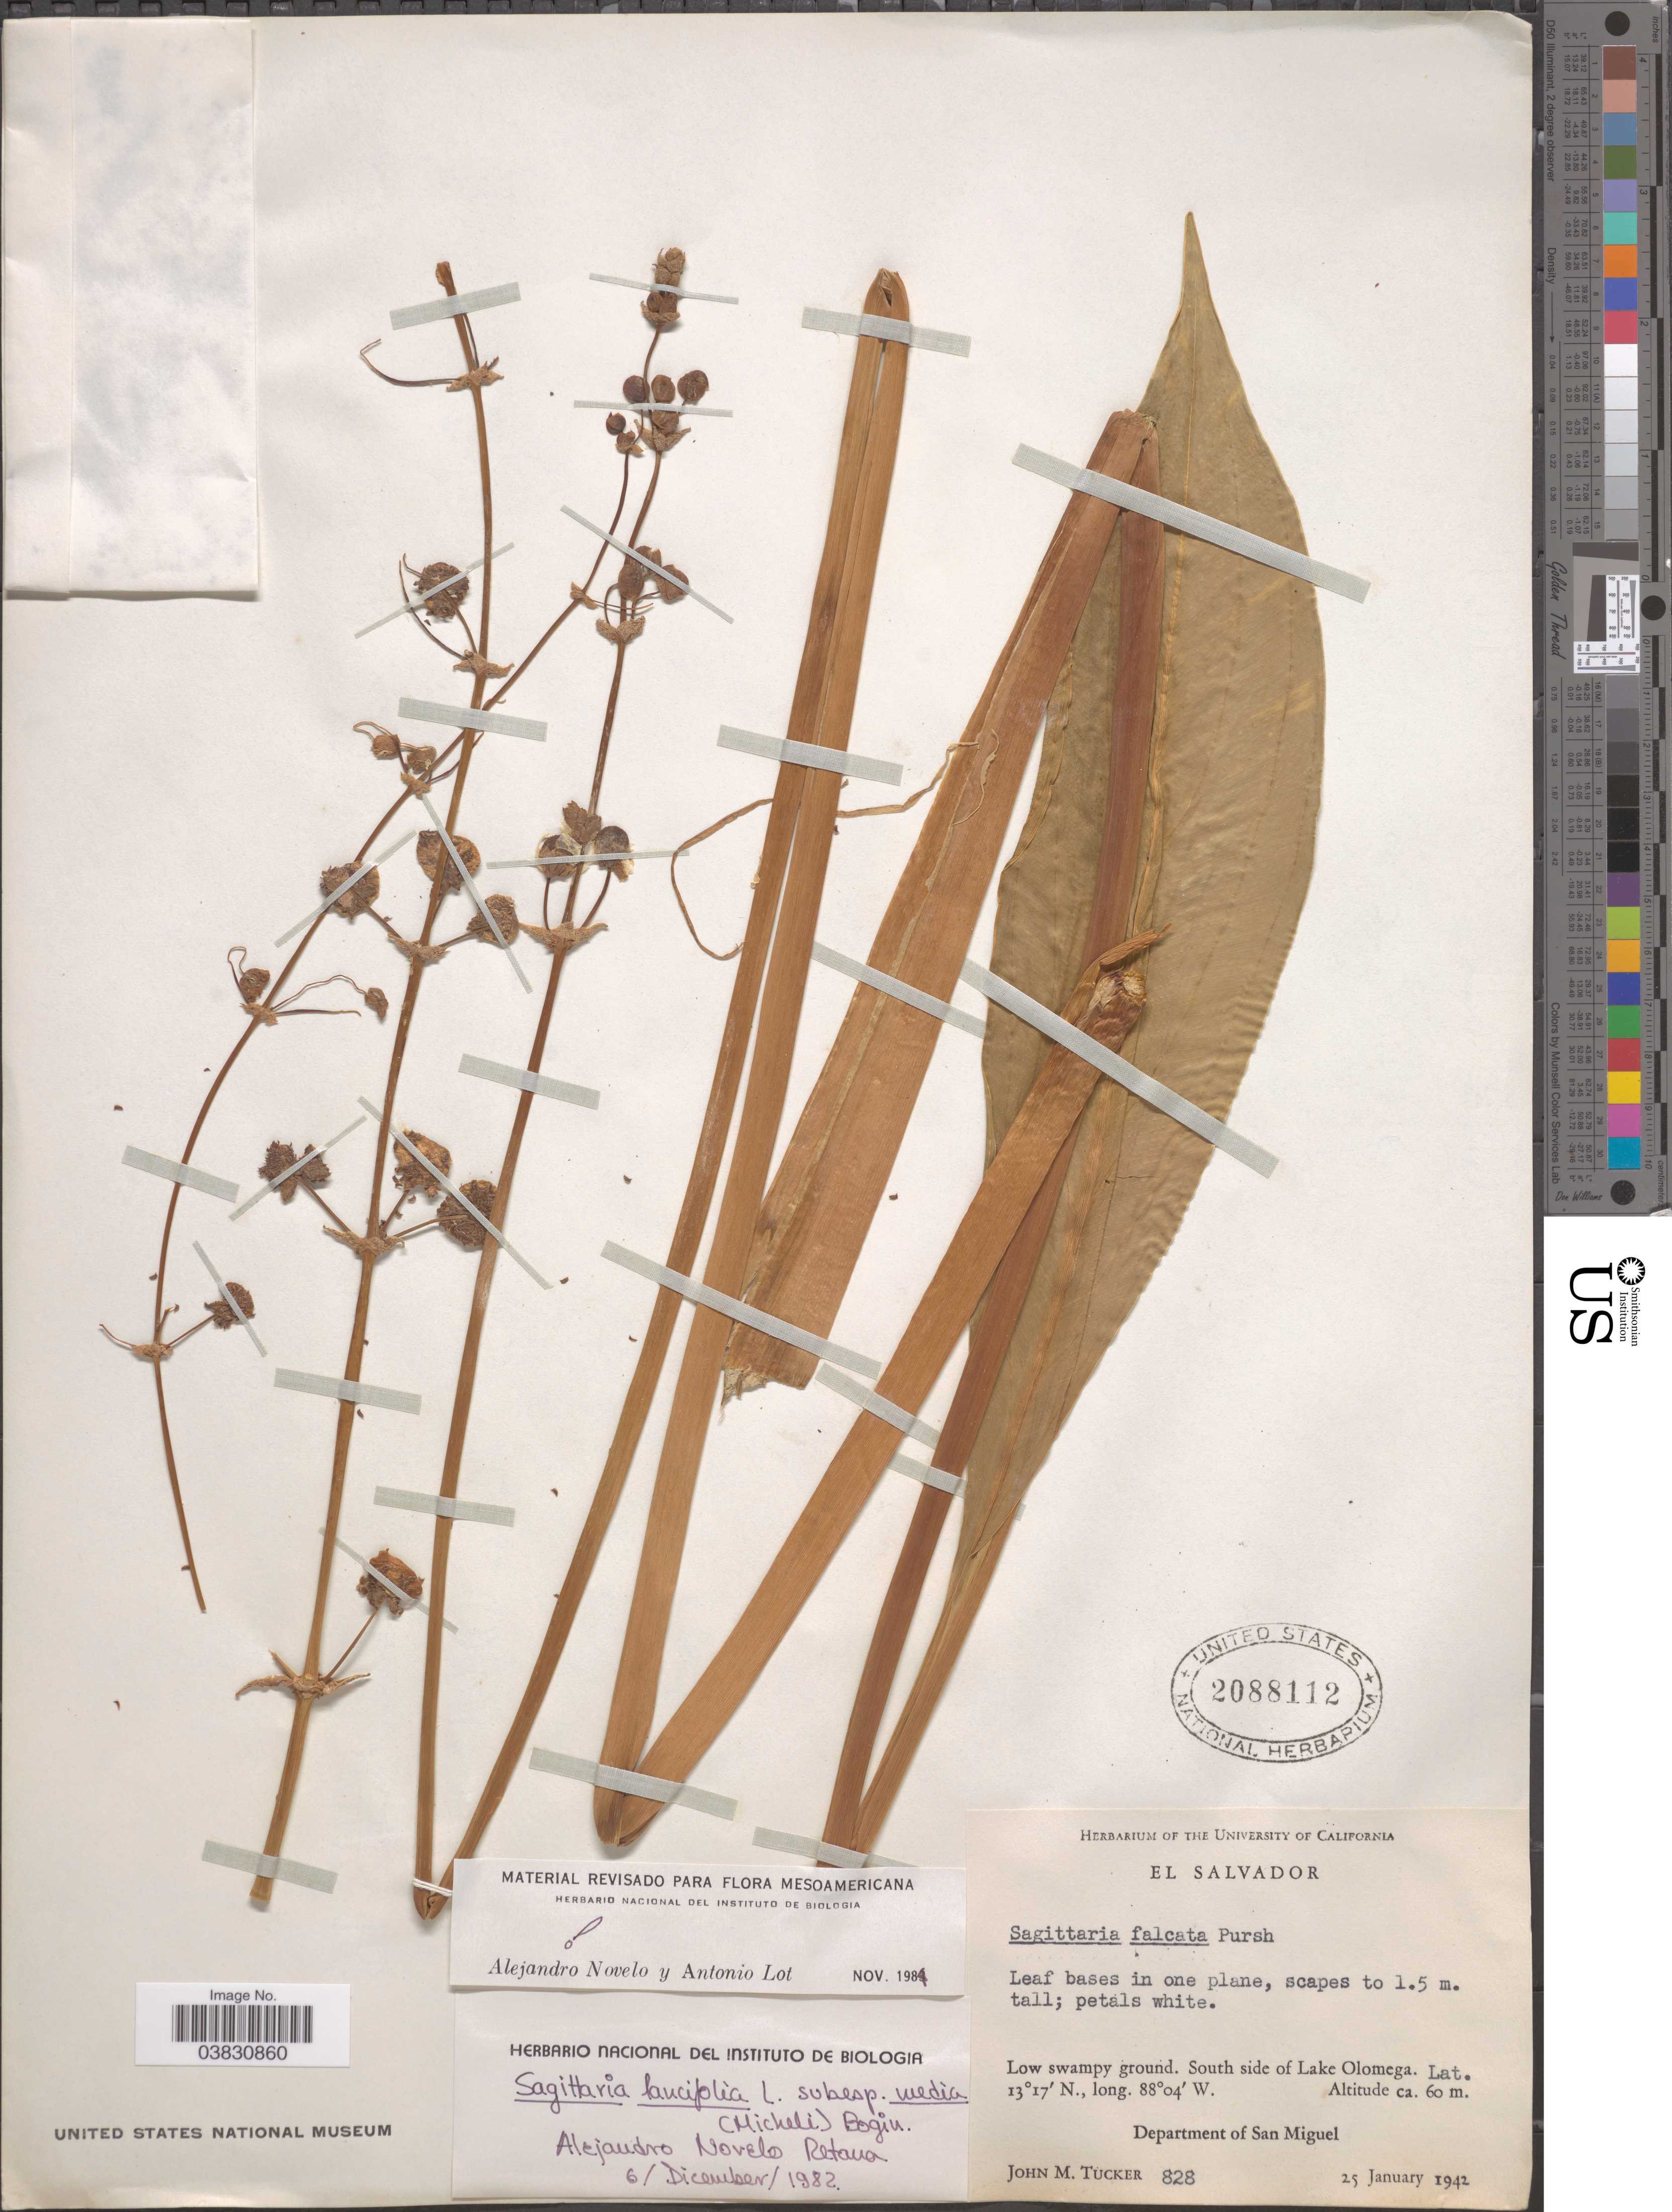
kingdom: Plantae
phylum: Tracheophyta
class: Liliopsida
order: Alismatales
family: Alismataceae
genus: Sagittaria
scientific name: Sagittaria lancifolia subsp. media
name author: (Micheli) Bogin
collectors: J. M. Tucker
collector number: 828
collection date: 1942-01-25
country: El Salvador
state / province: San Miguel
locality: South side of Lake Olomega. Department of San Miguel.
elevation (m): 60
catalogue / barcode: US 2088112